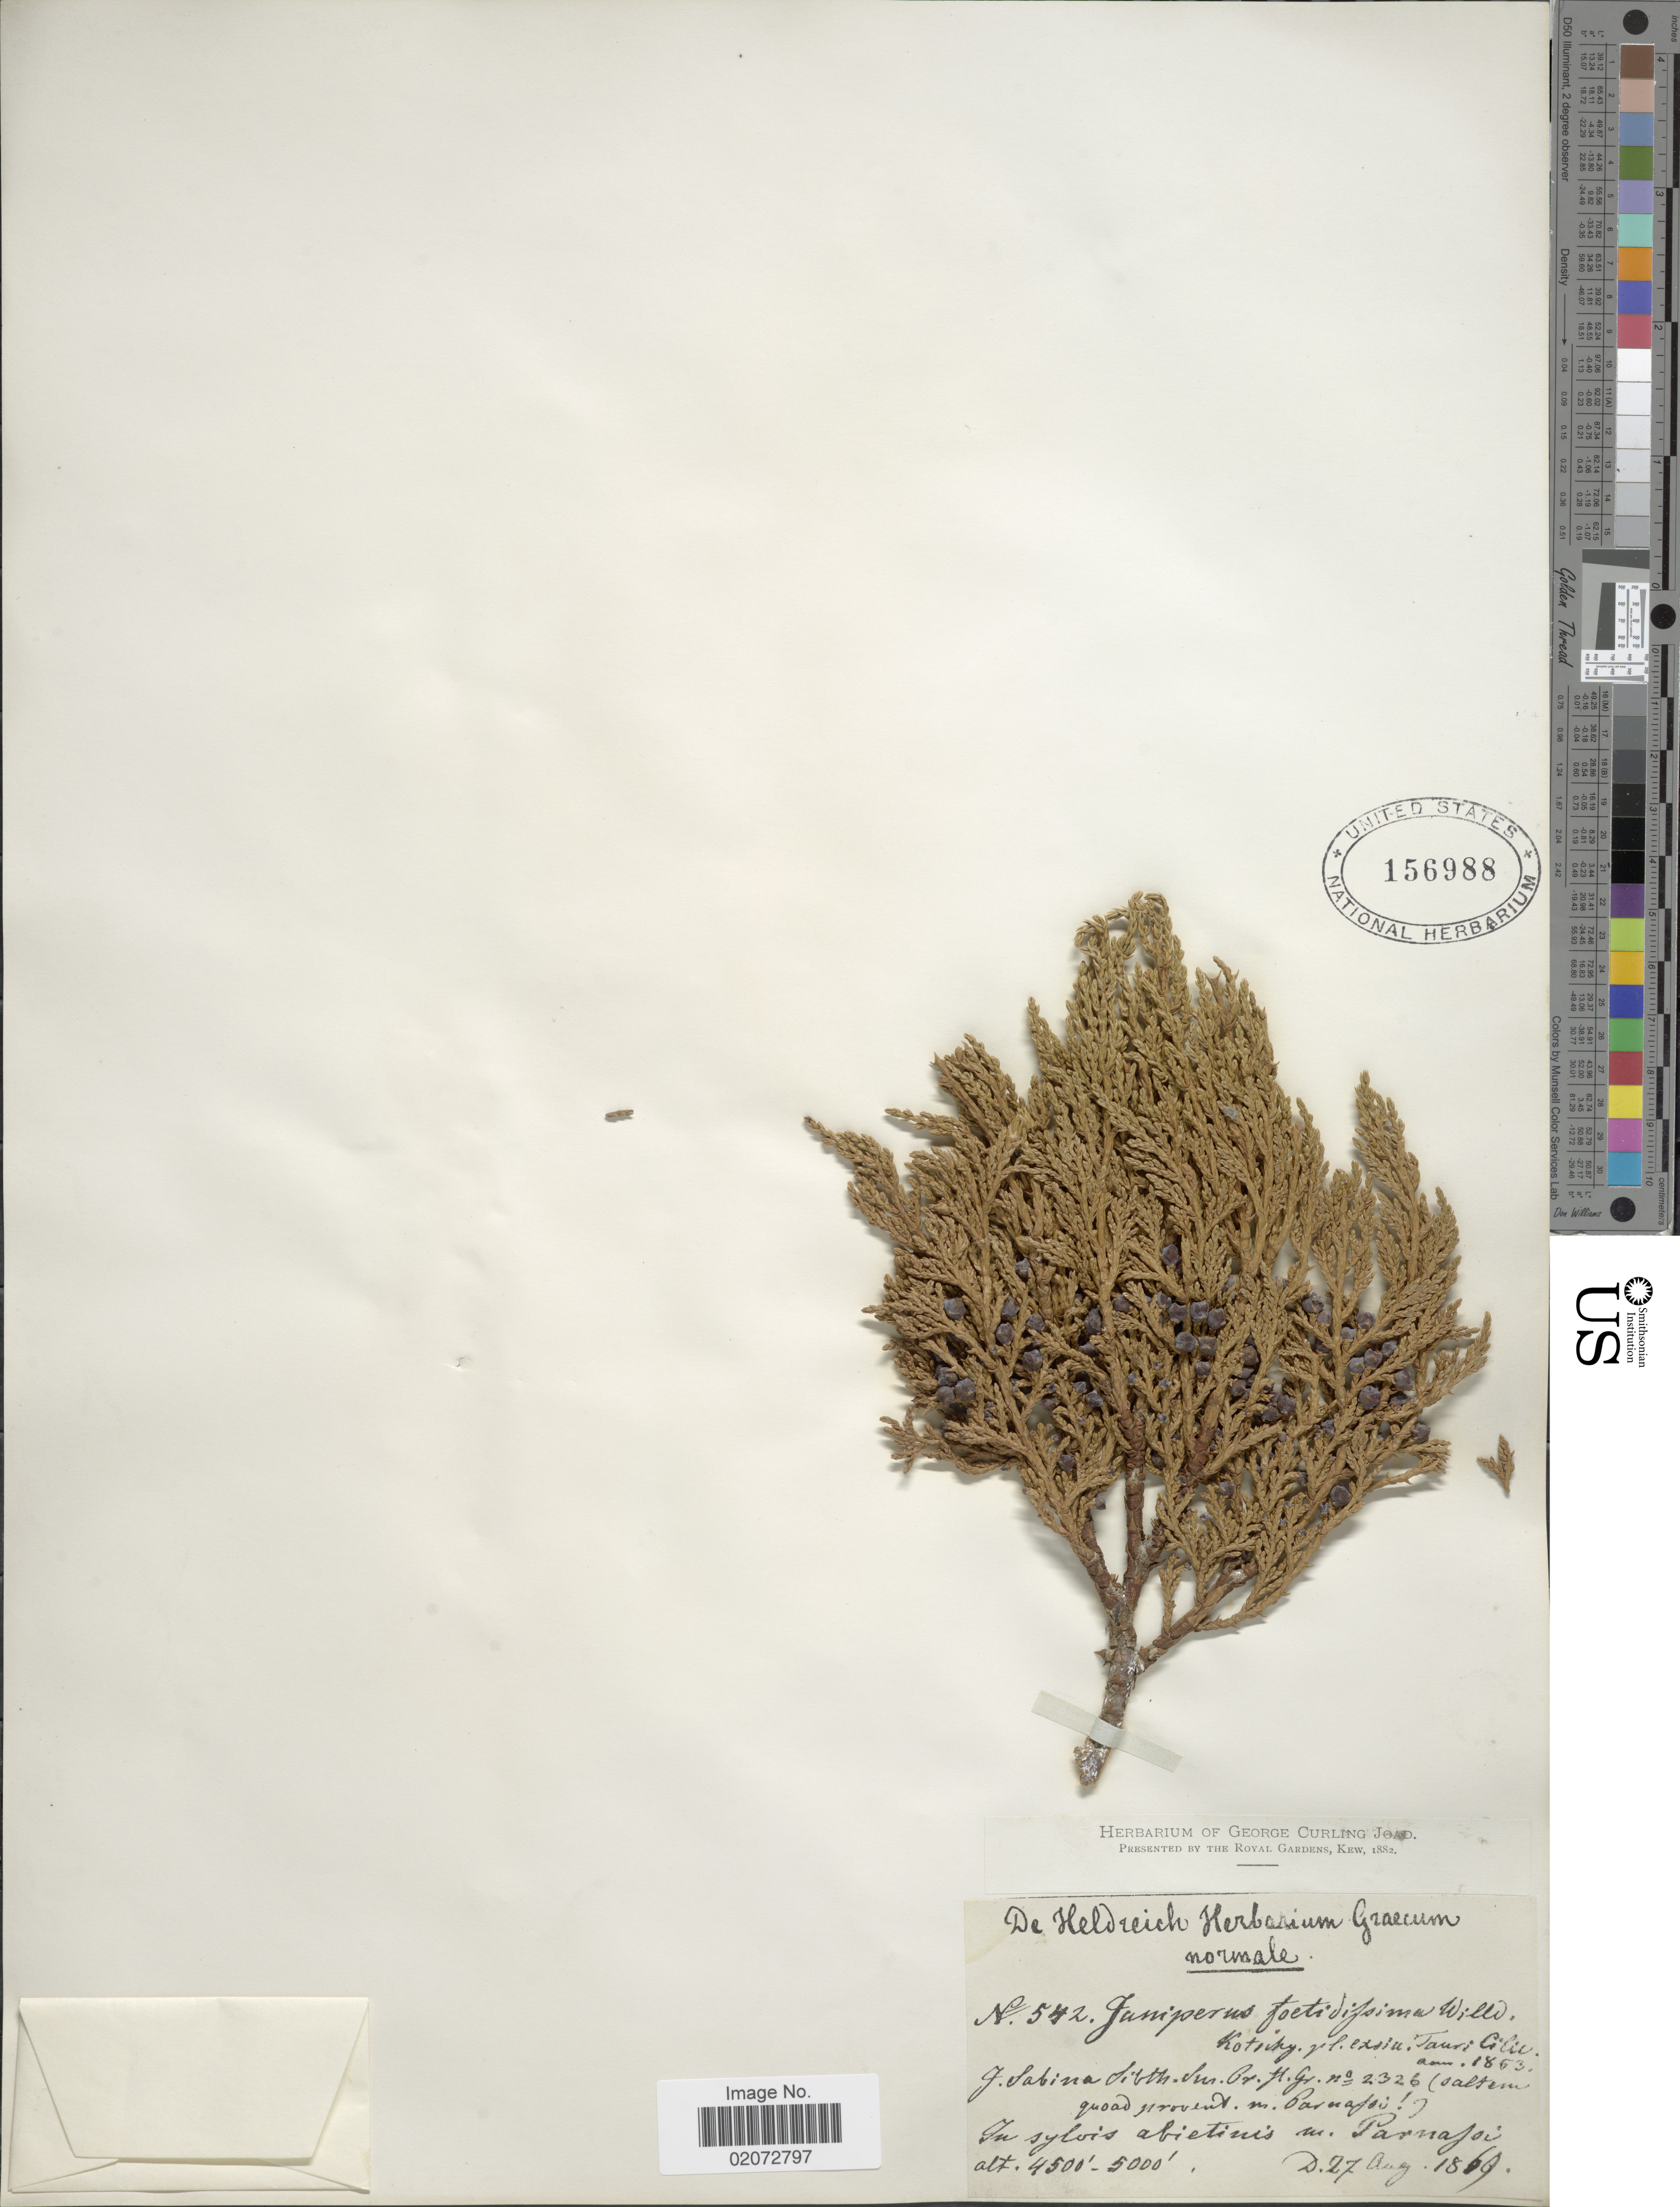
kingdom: Plantae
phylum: Tracheophyta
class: Pinopsida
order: Pinales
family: Cupressaceae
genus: Juniperus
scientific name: Juniperus foetidissima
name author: Willd.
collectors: -. De Heldreich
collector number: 542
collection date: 1969-08-27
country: Greece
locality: In sylvis abietiuis M. Parnasoi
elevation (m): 1372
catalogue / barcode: US 156988